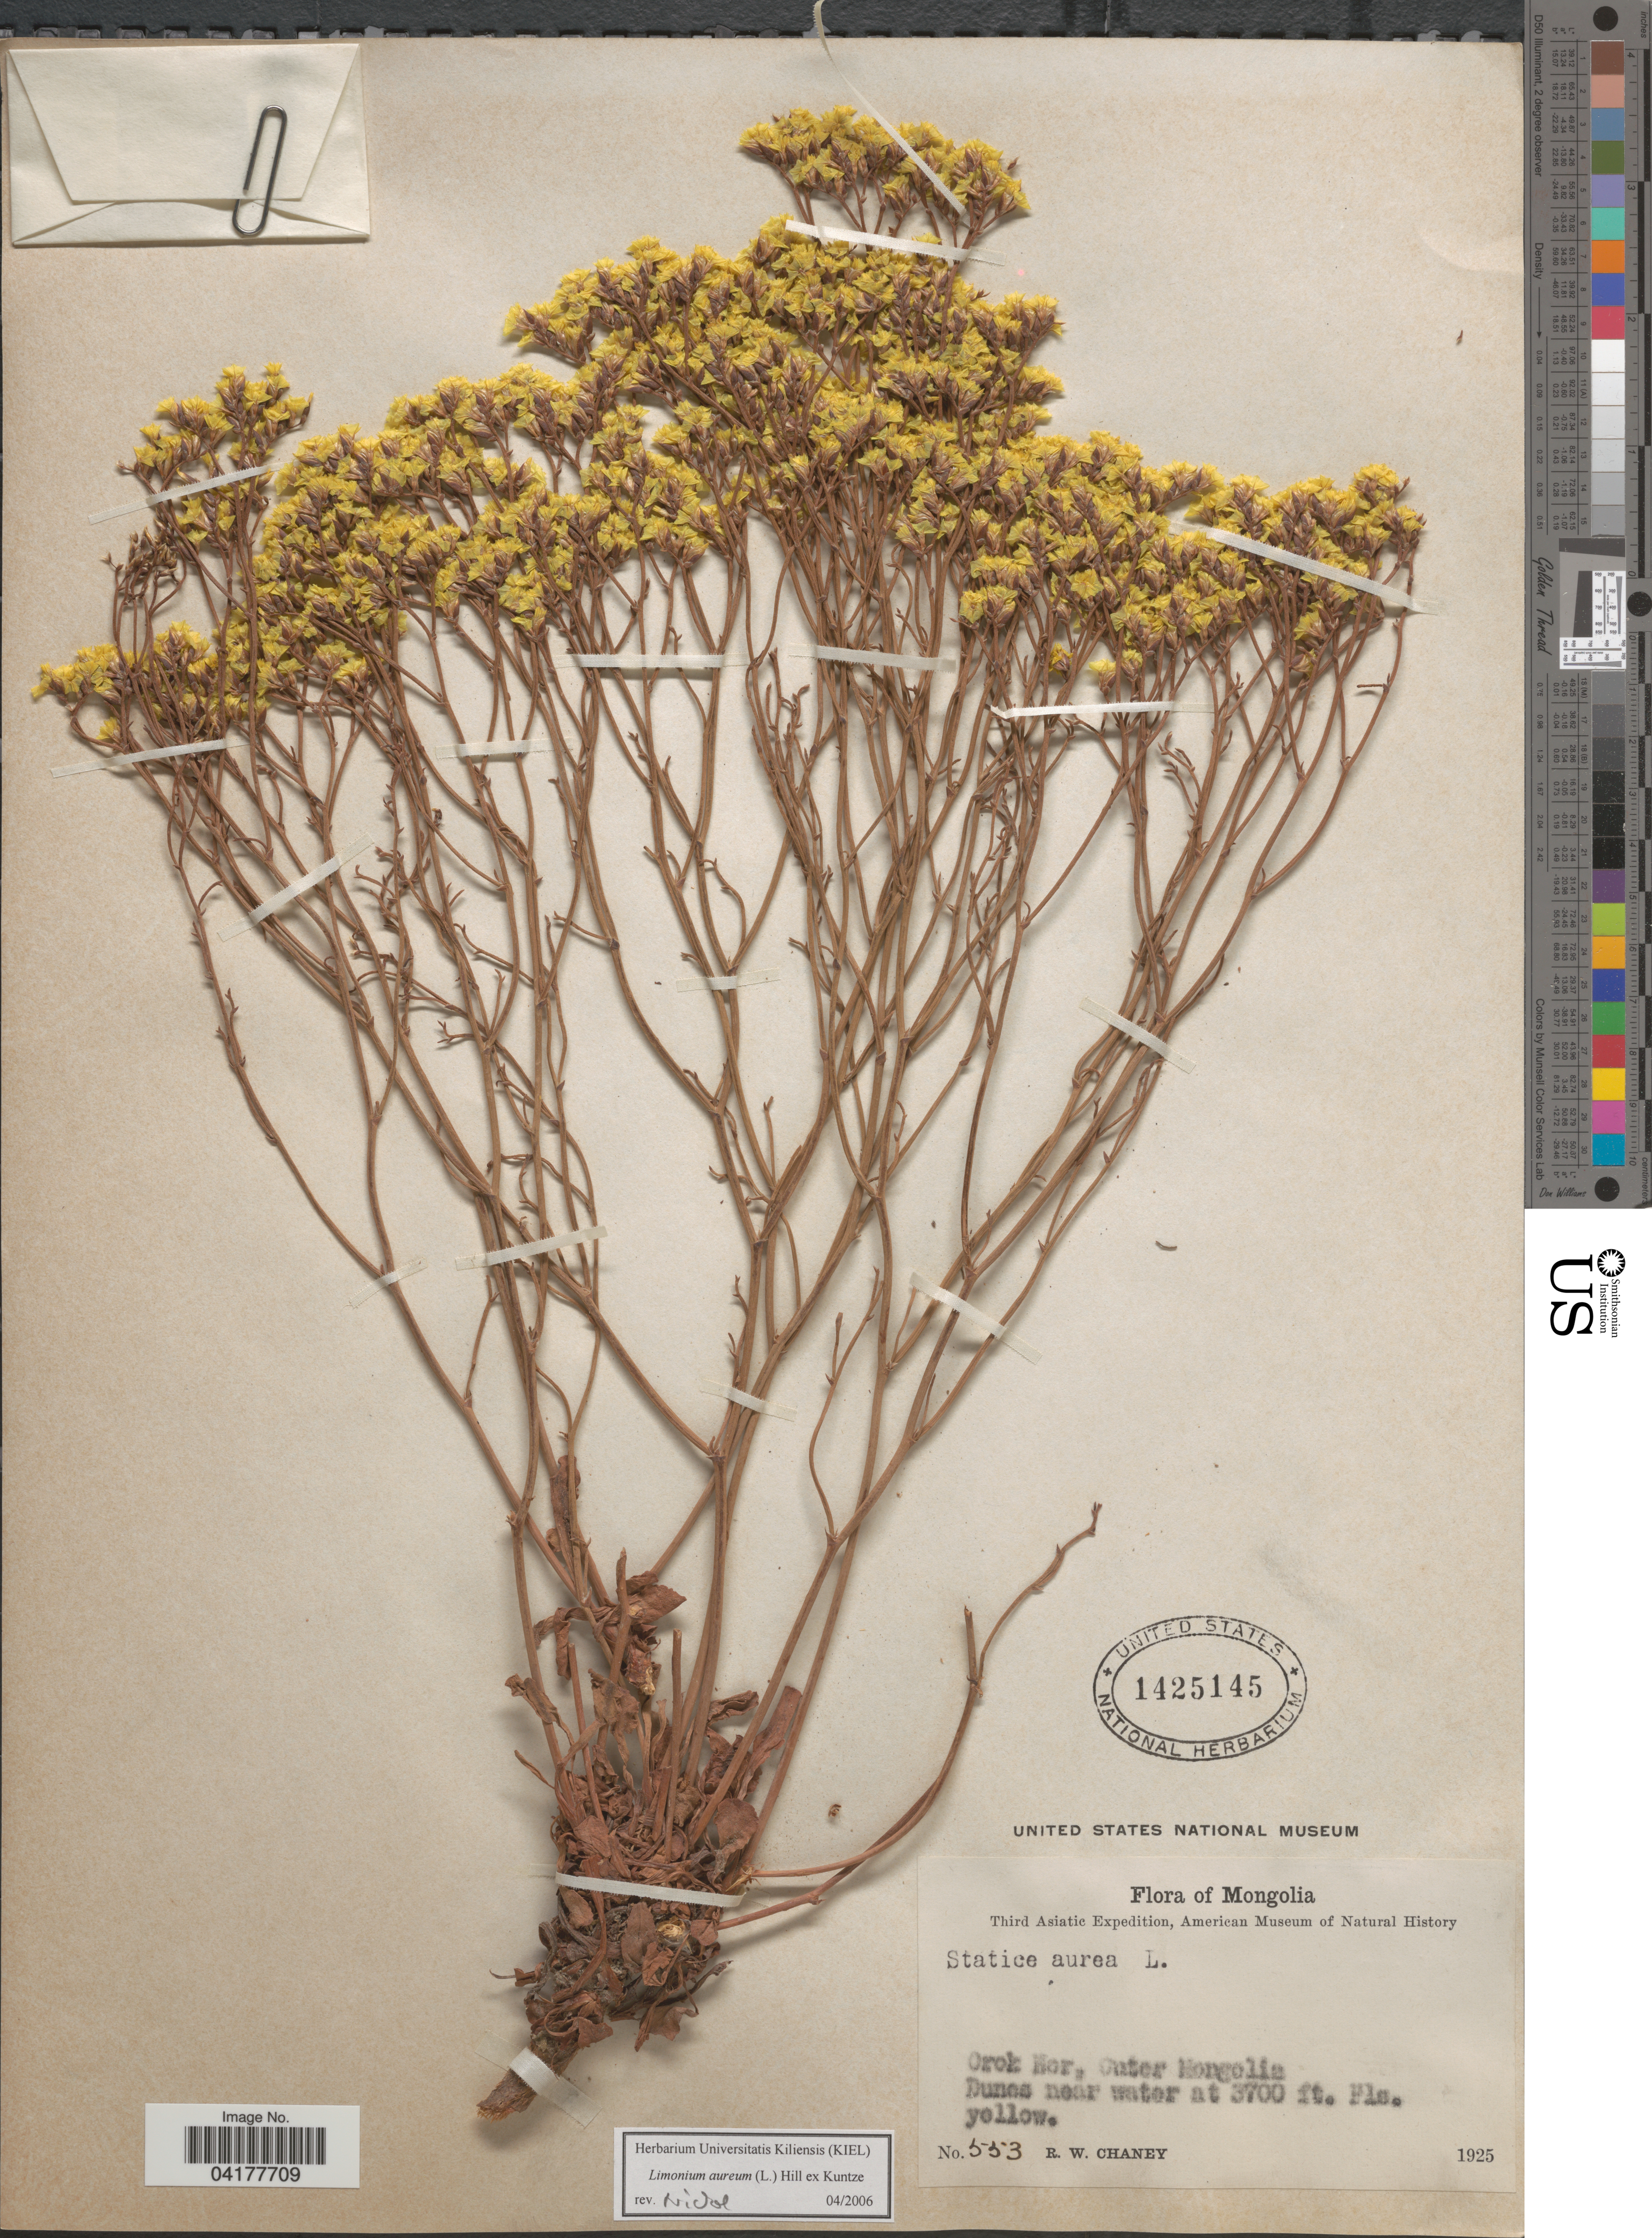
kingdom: Plantae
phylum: Tracheophyta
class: Magnoliopsida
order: Caryophyllales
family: Plumbaginaceae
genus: Limonium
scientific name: Limonium aureum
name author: (L.) Hill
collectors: R. Chaney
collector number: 553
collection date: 1925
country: China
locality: Third Asiatic Expedition. Orok Kor, Outer Mongolia. Dunes near water at 3700 ft.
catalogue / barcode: US 1425145